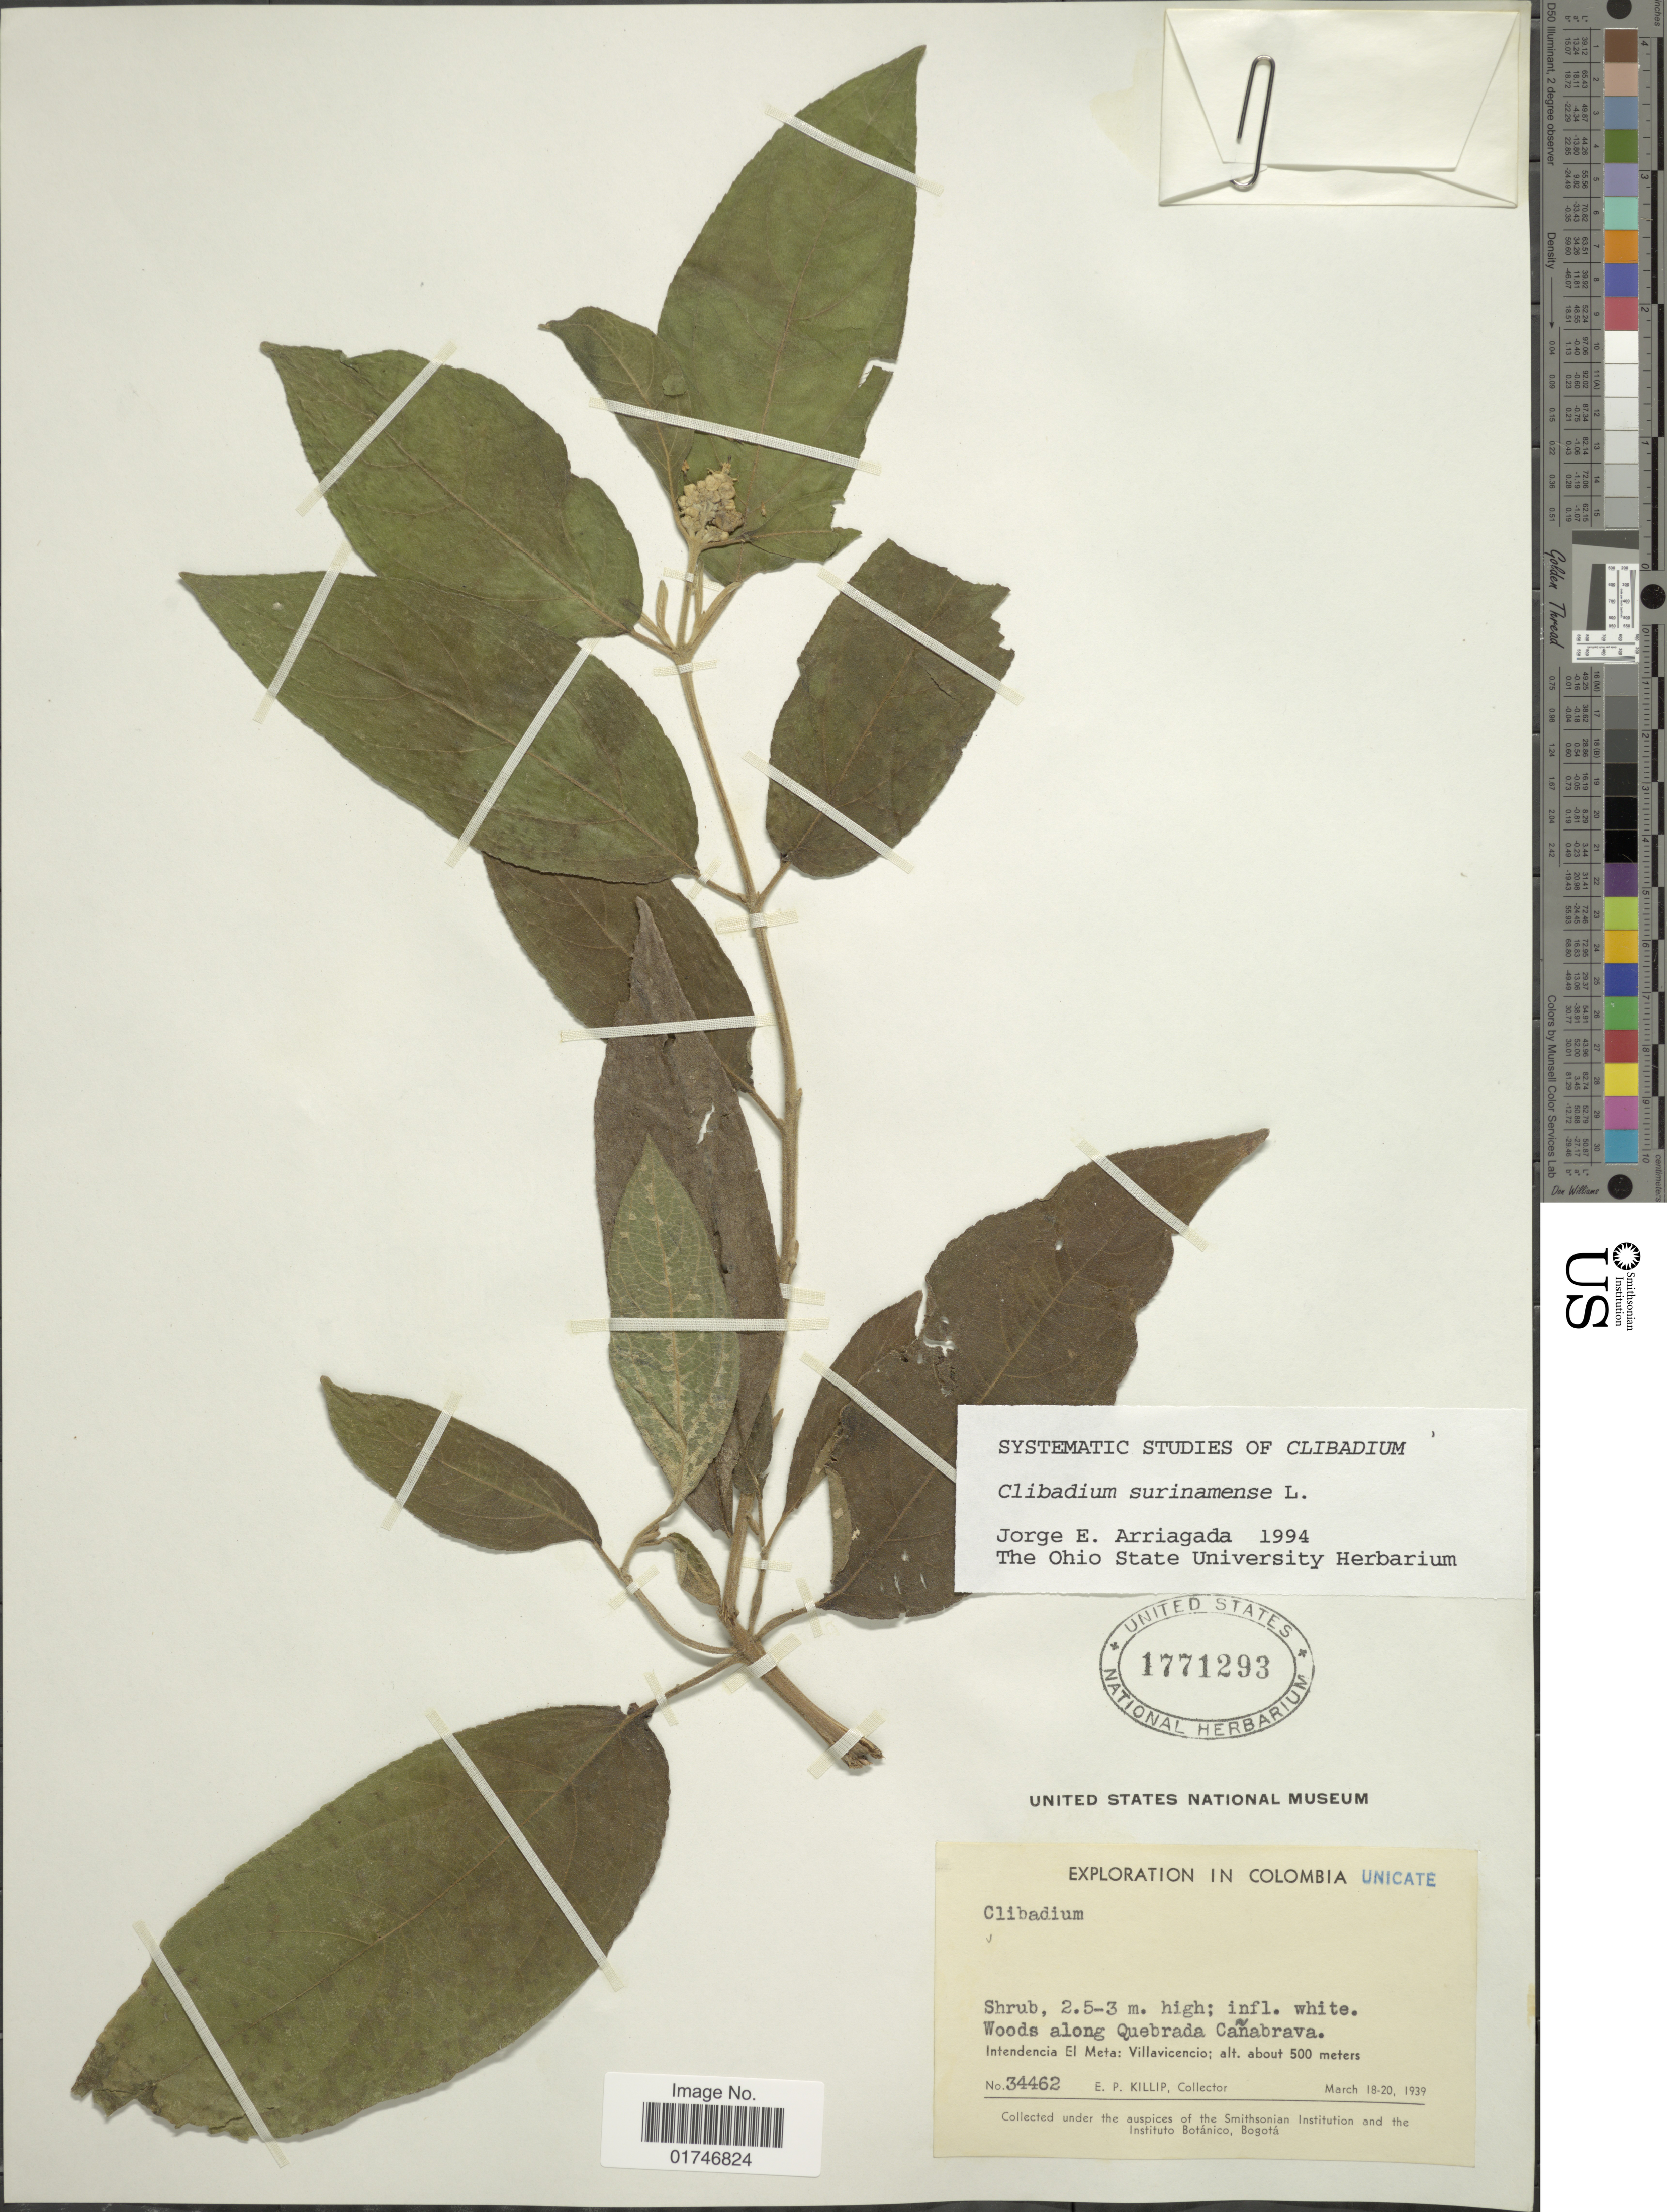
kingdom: Plantae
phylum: Tracheophyta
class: Magnoliopsida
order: Asterales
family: Asteraceae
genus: Clibadium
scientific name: Clibadium surinamense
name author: L.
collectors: E. P. Killip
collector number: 34462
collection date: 1939-03-18/1939-03-20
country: Colombia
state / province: Meta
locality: Woods along Quebrada Cañabrava. Intendencia El Meta: Villavicencio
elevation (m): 500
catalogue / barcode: US 1771293